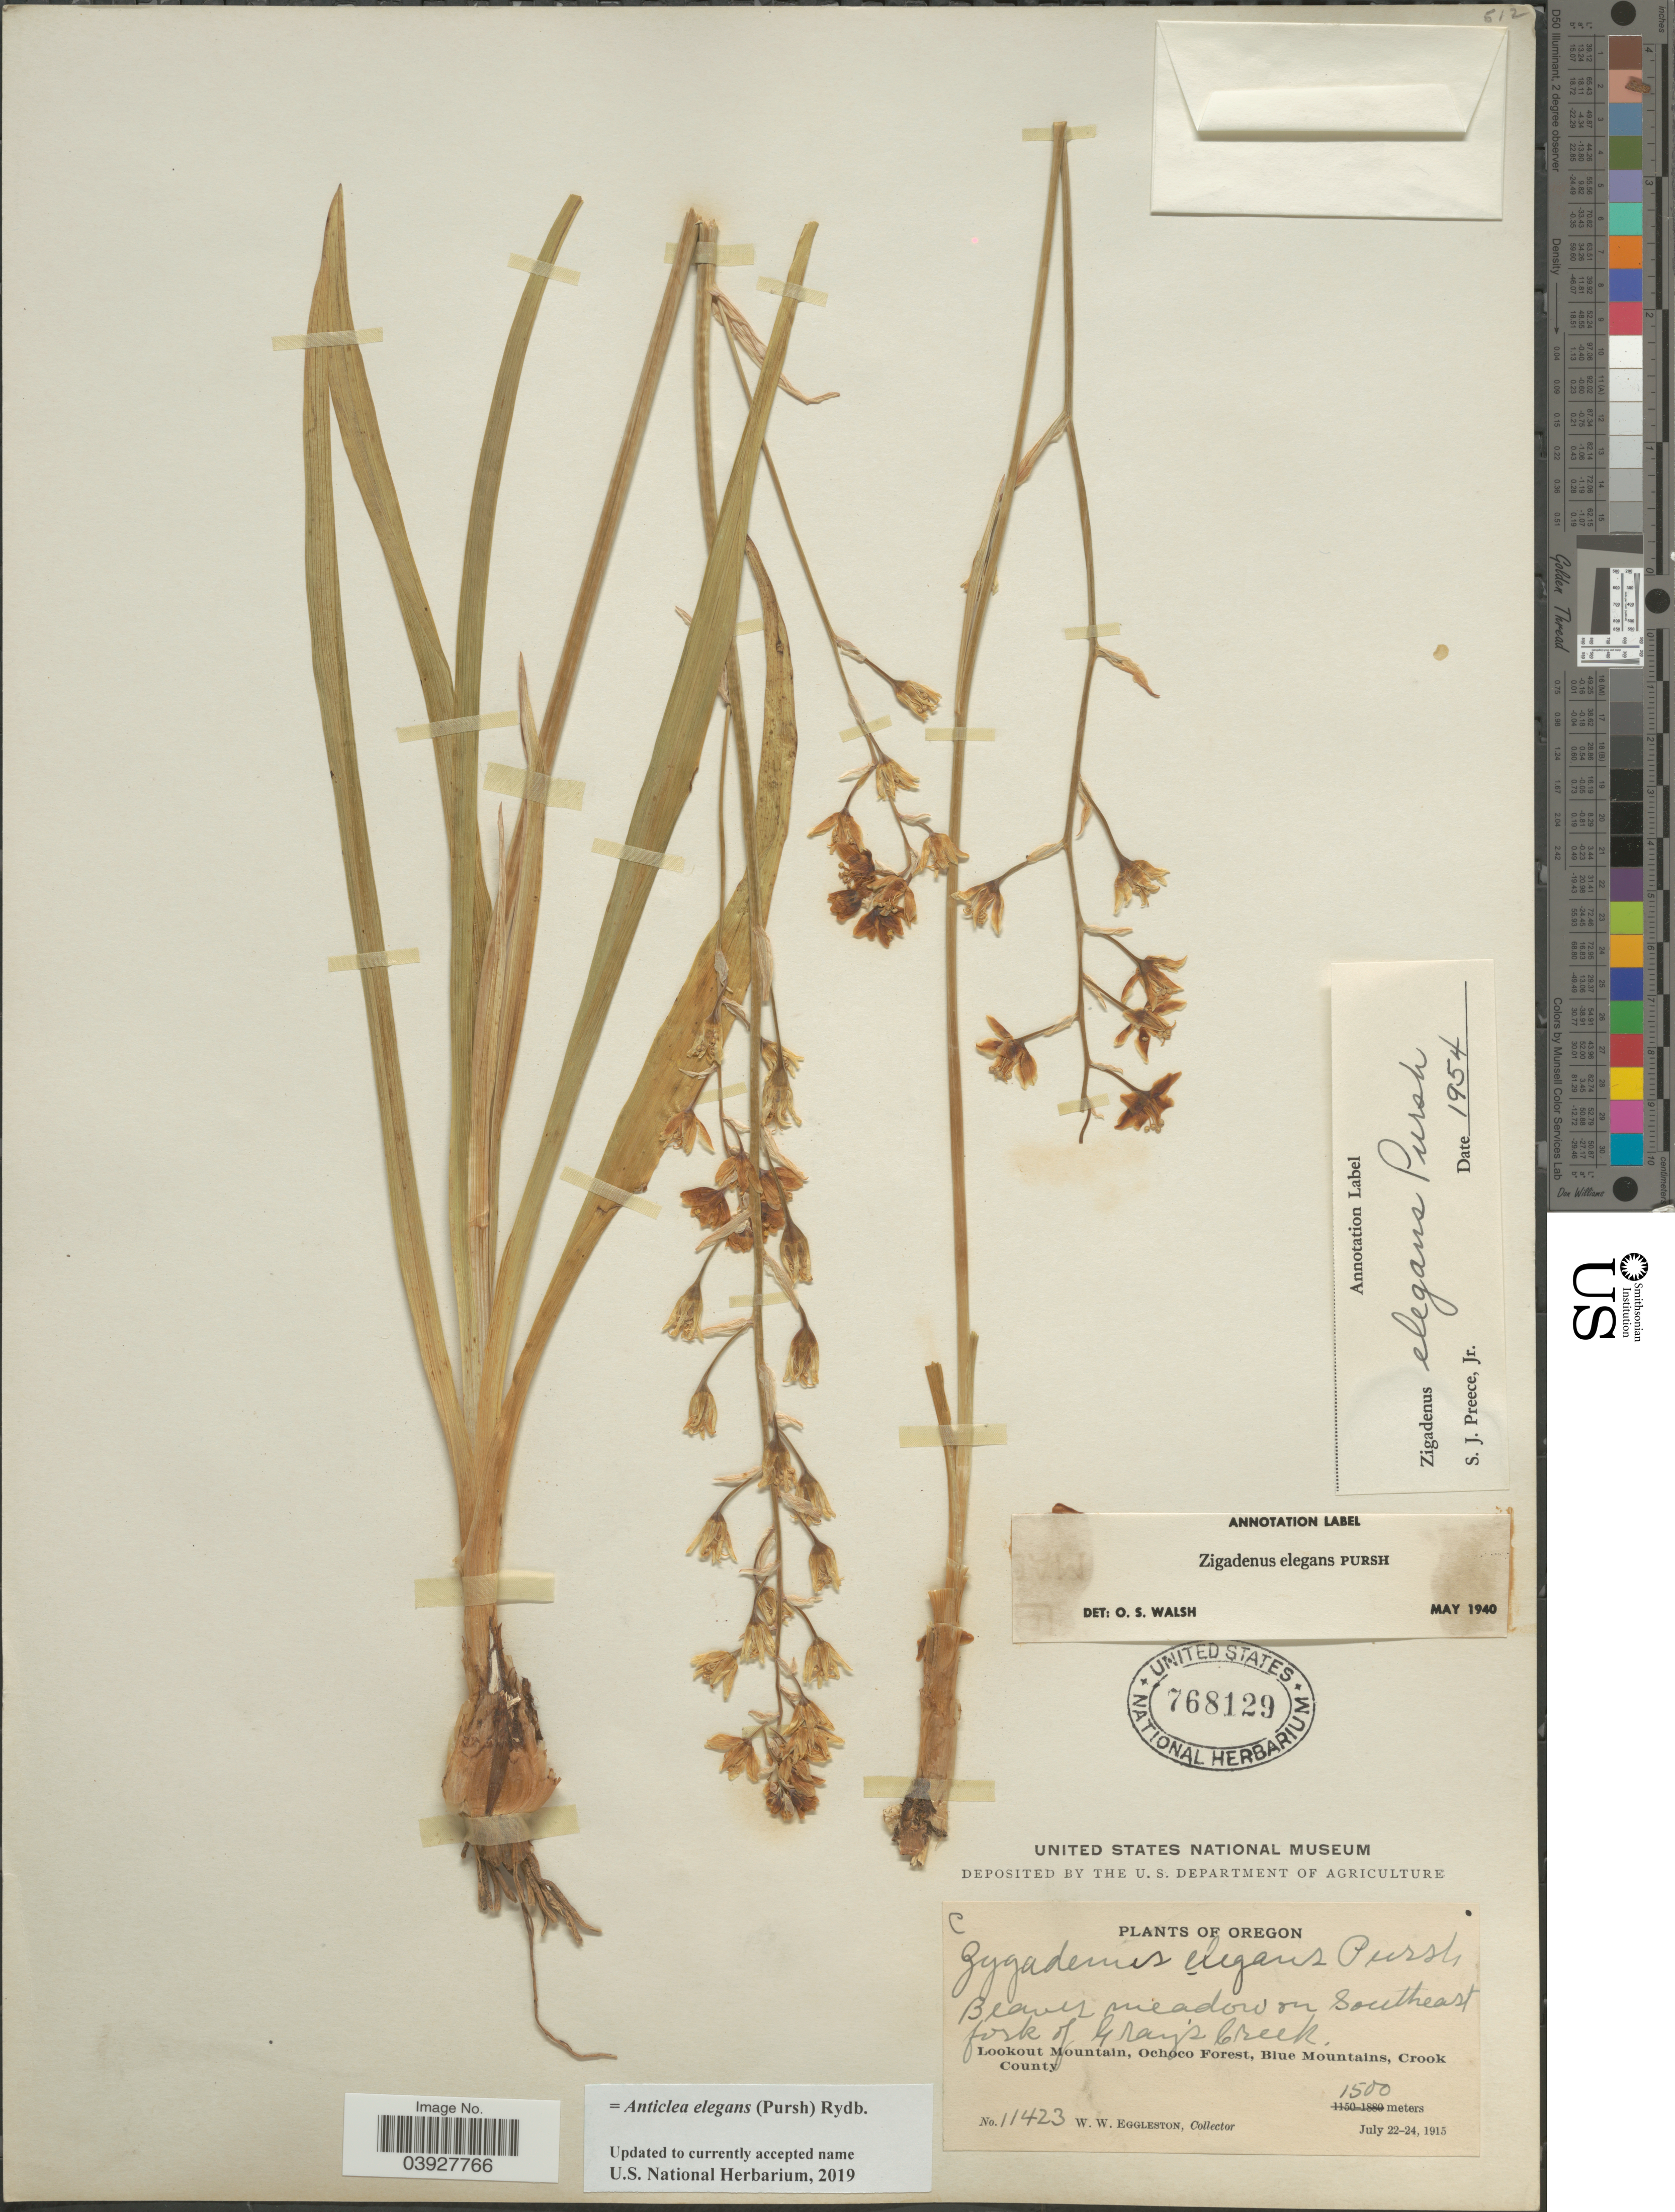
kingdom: Plantae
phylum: Tracheophyta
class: Liliopsida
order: Liliales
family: Melanthiaceae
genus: Anticlea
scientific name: Anticlea elegans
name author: (Pursh) Rydb.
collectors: W. W. Eggleston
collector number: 11423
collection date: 1915-07-22/1915-07-24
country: United States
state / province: Oregon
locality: Beaver meadow on Southeast fork of Gray's Creek. Lookout Mountain, Ochoco Forest, Blue Mountains, Crook County.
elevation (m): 1500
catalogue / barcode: US 768129